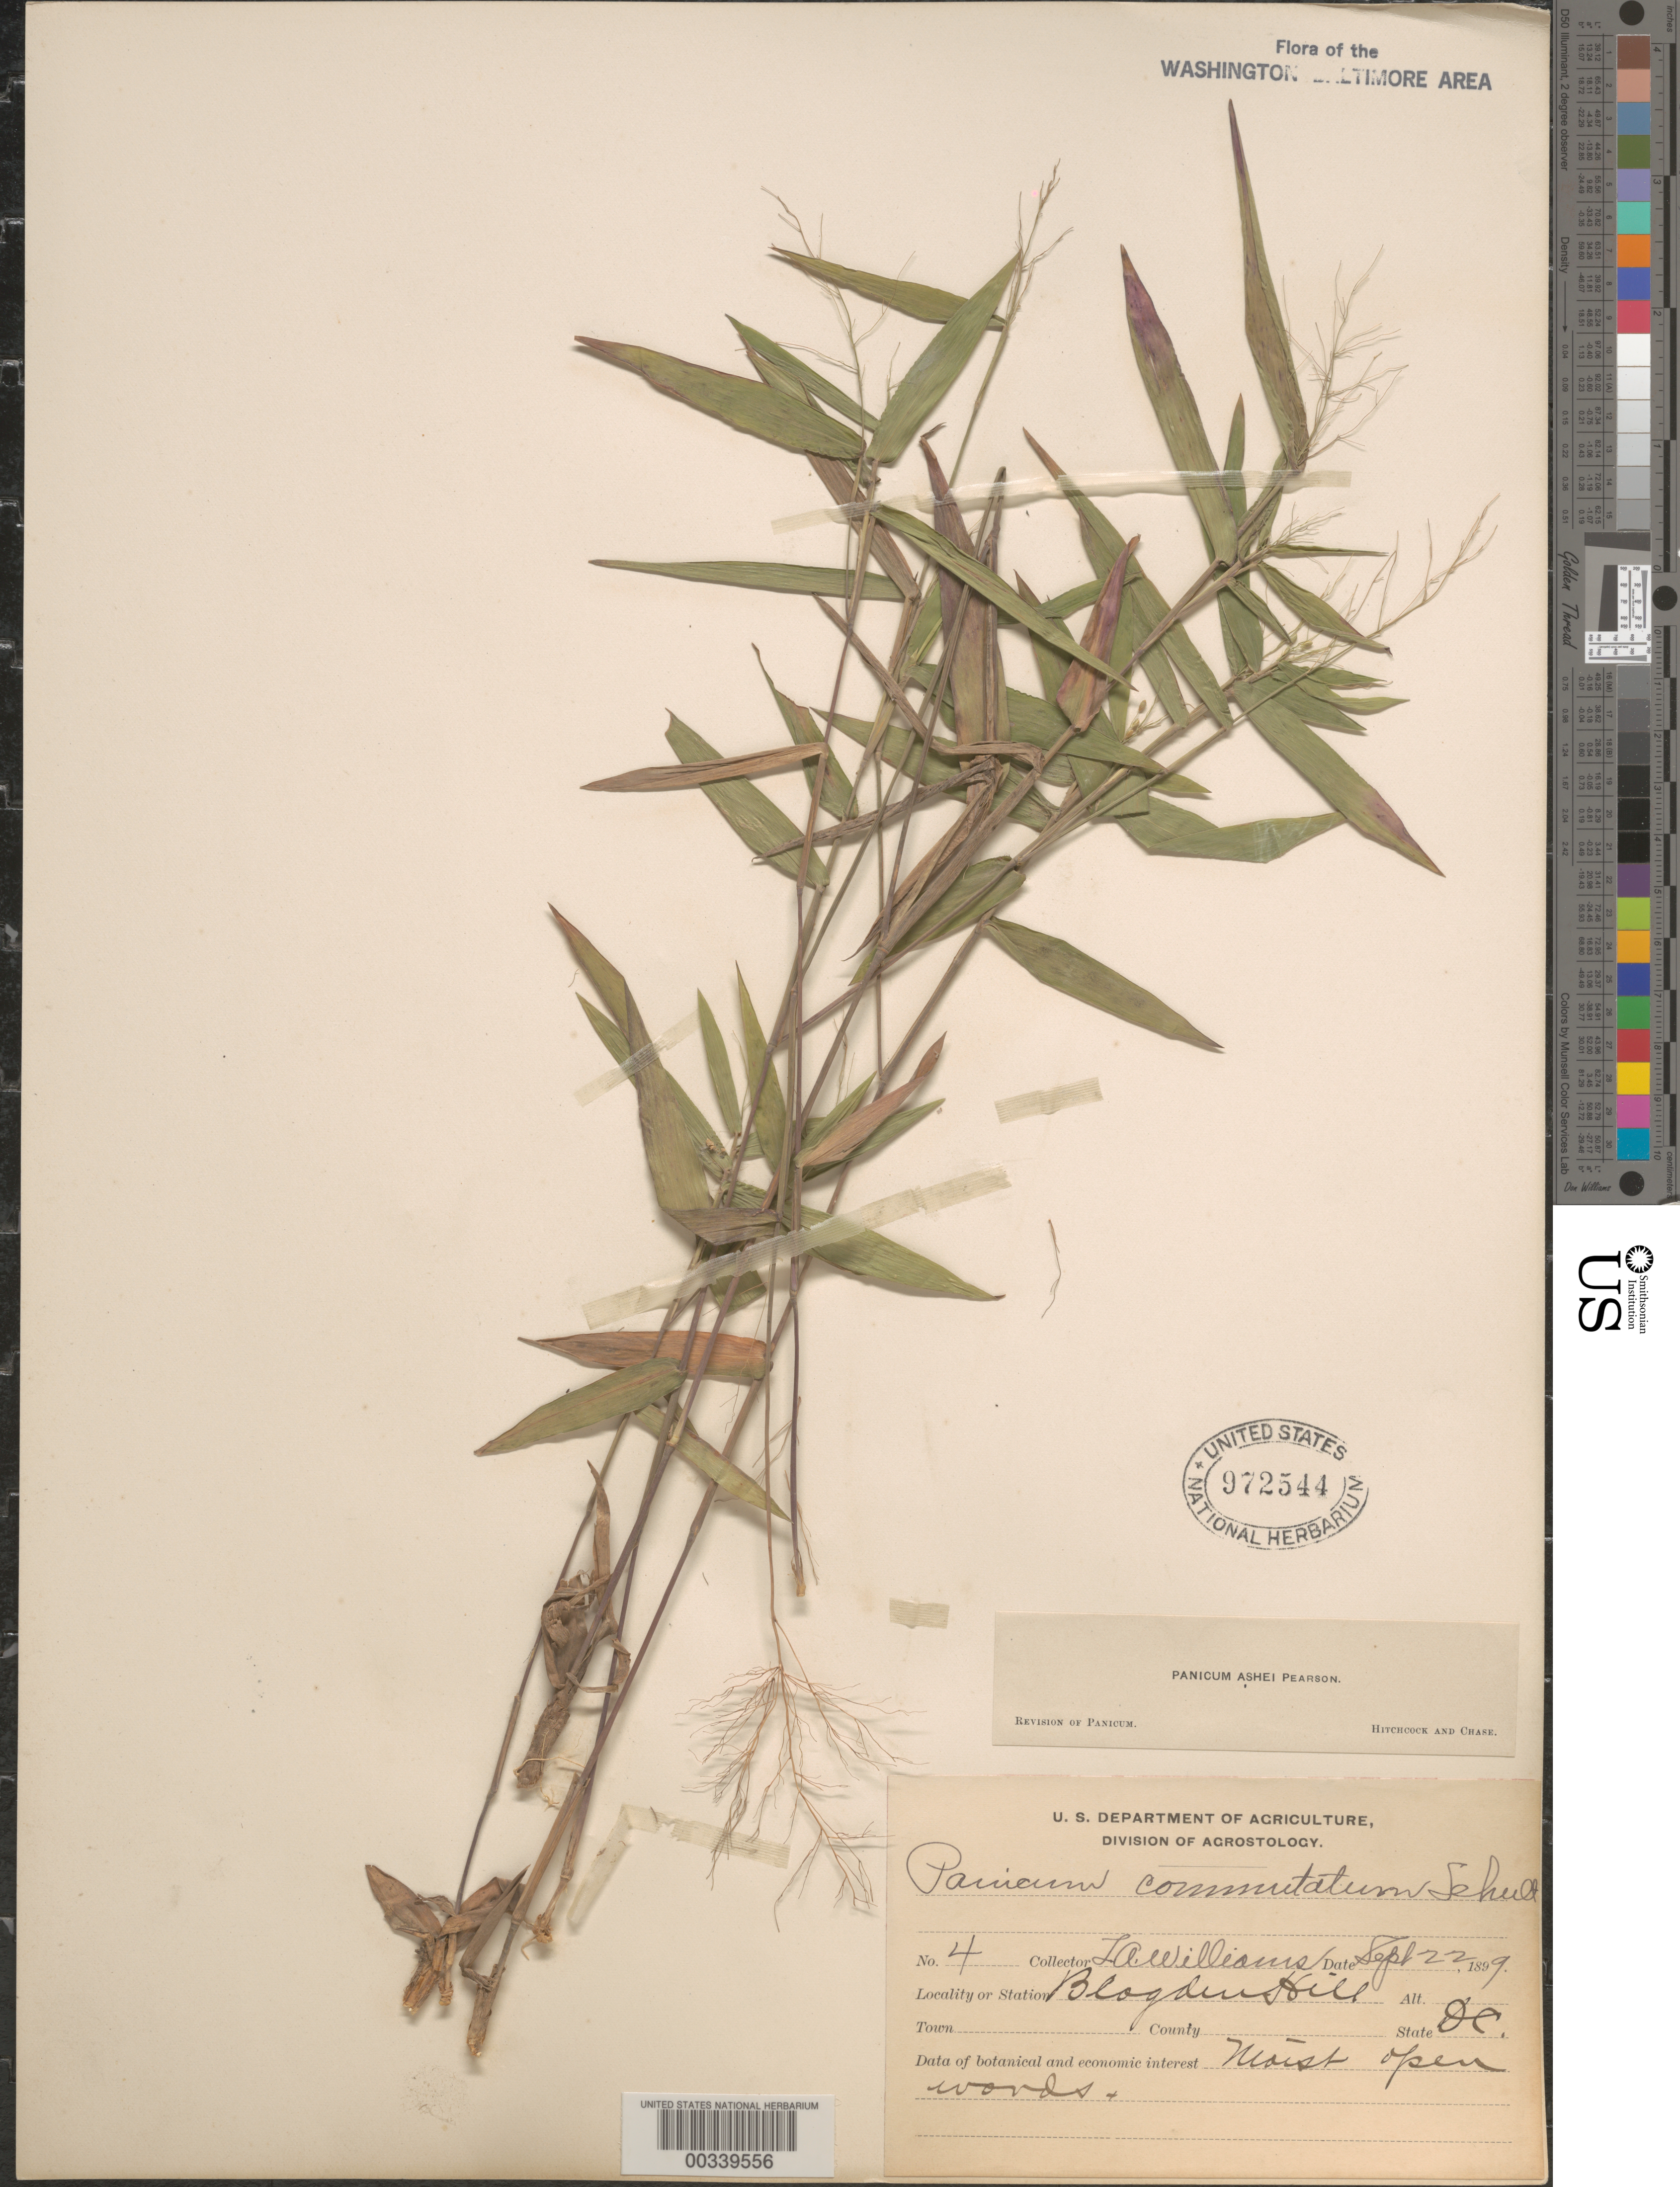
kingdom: Plantae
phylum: Tracheophyta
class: Liliopsida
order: Poales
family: Poaceae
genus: Dichanthelium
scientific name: Dichanthelium commutatum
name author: (Schult.) Gould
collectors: T. A. Williams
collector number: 4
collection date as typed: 22 Sep 1899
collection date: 1899-09-22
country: United States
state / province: District of Columbia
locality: Blagdens Hill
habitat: Moist open woods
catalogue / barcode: US 972544